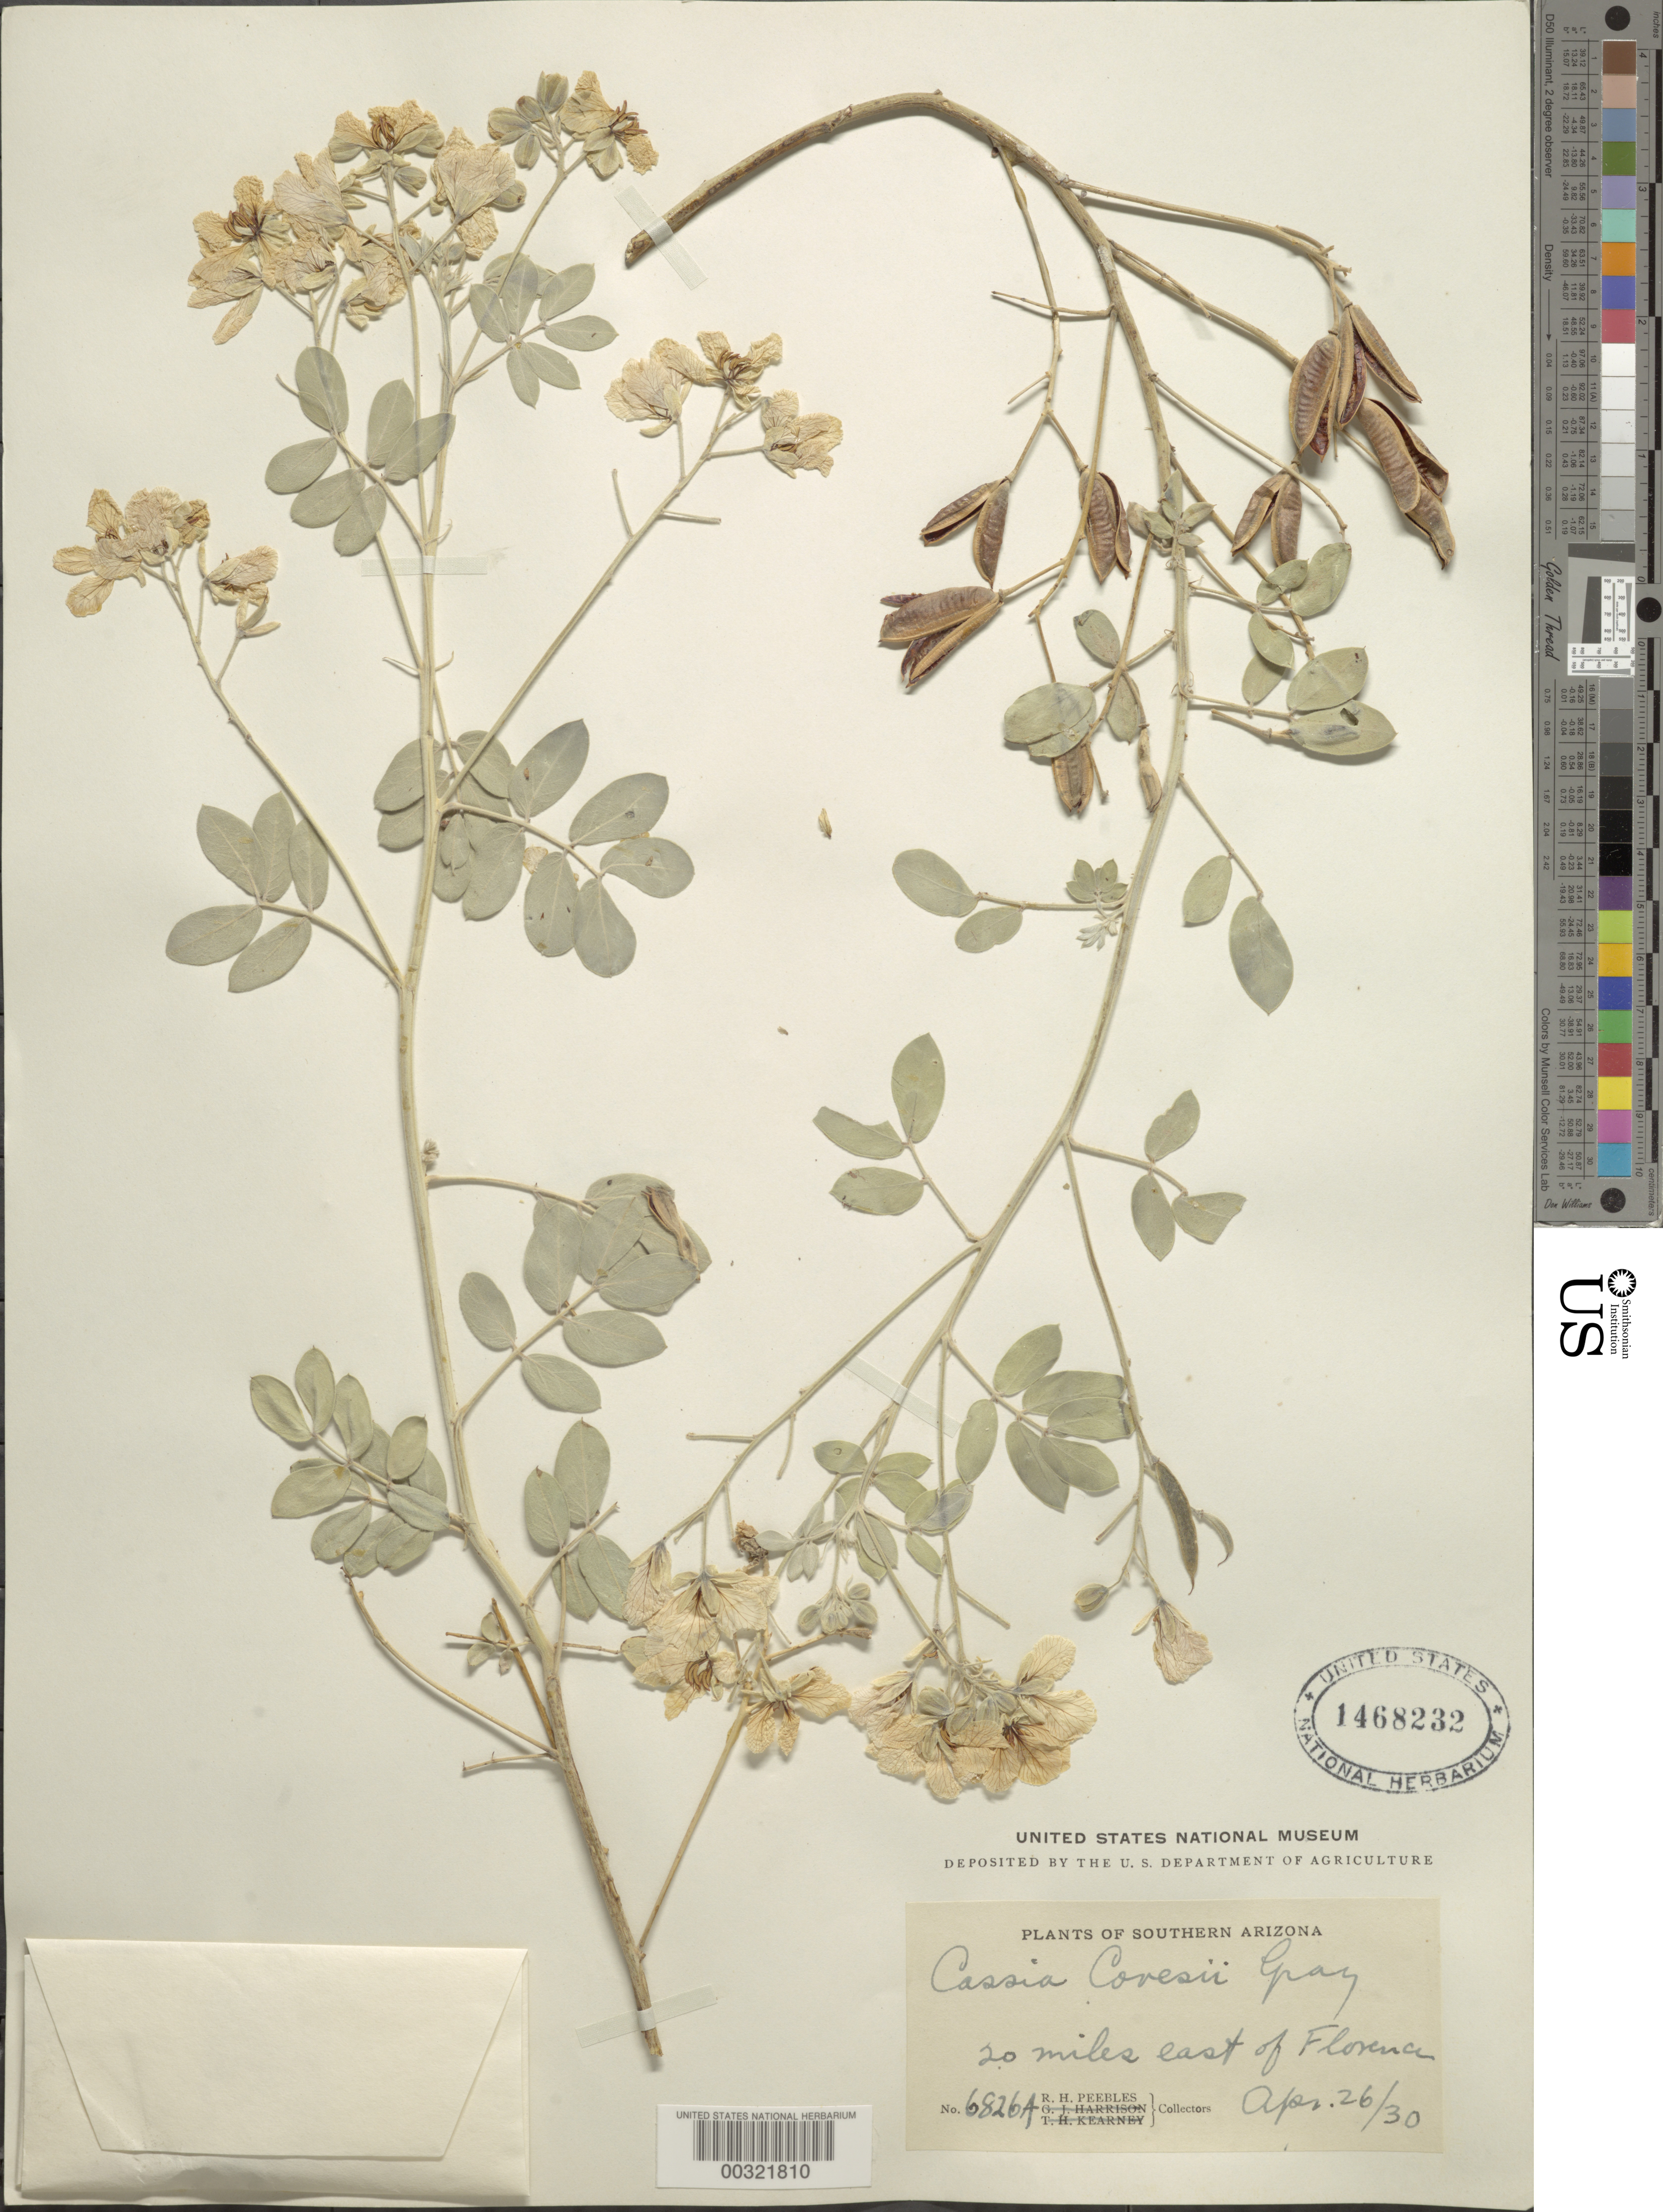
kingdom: Plantae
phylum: Tracheophyta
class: Magnoliopsida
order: Fabales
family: Fabaceae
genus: Senna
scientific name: Senna covesii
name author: (A. Gray) H.S. Irwin & Barneby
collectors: R. H. Peebles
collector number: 6826a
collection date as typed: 26 Apr 1930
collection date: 1930-04-26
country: United States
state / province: Arizona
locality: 20 mi e of florence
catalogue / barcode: US 1468232